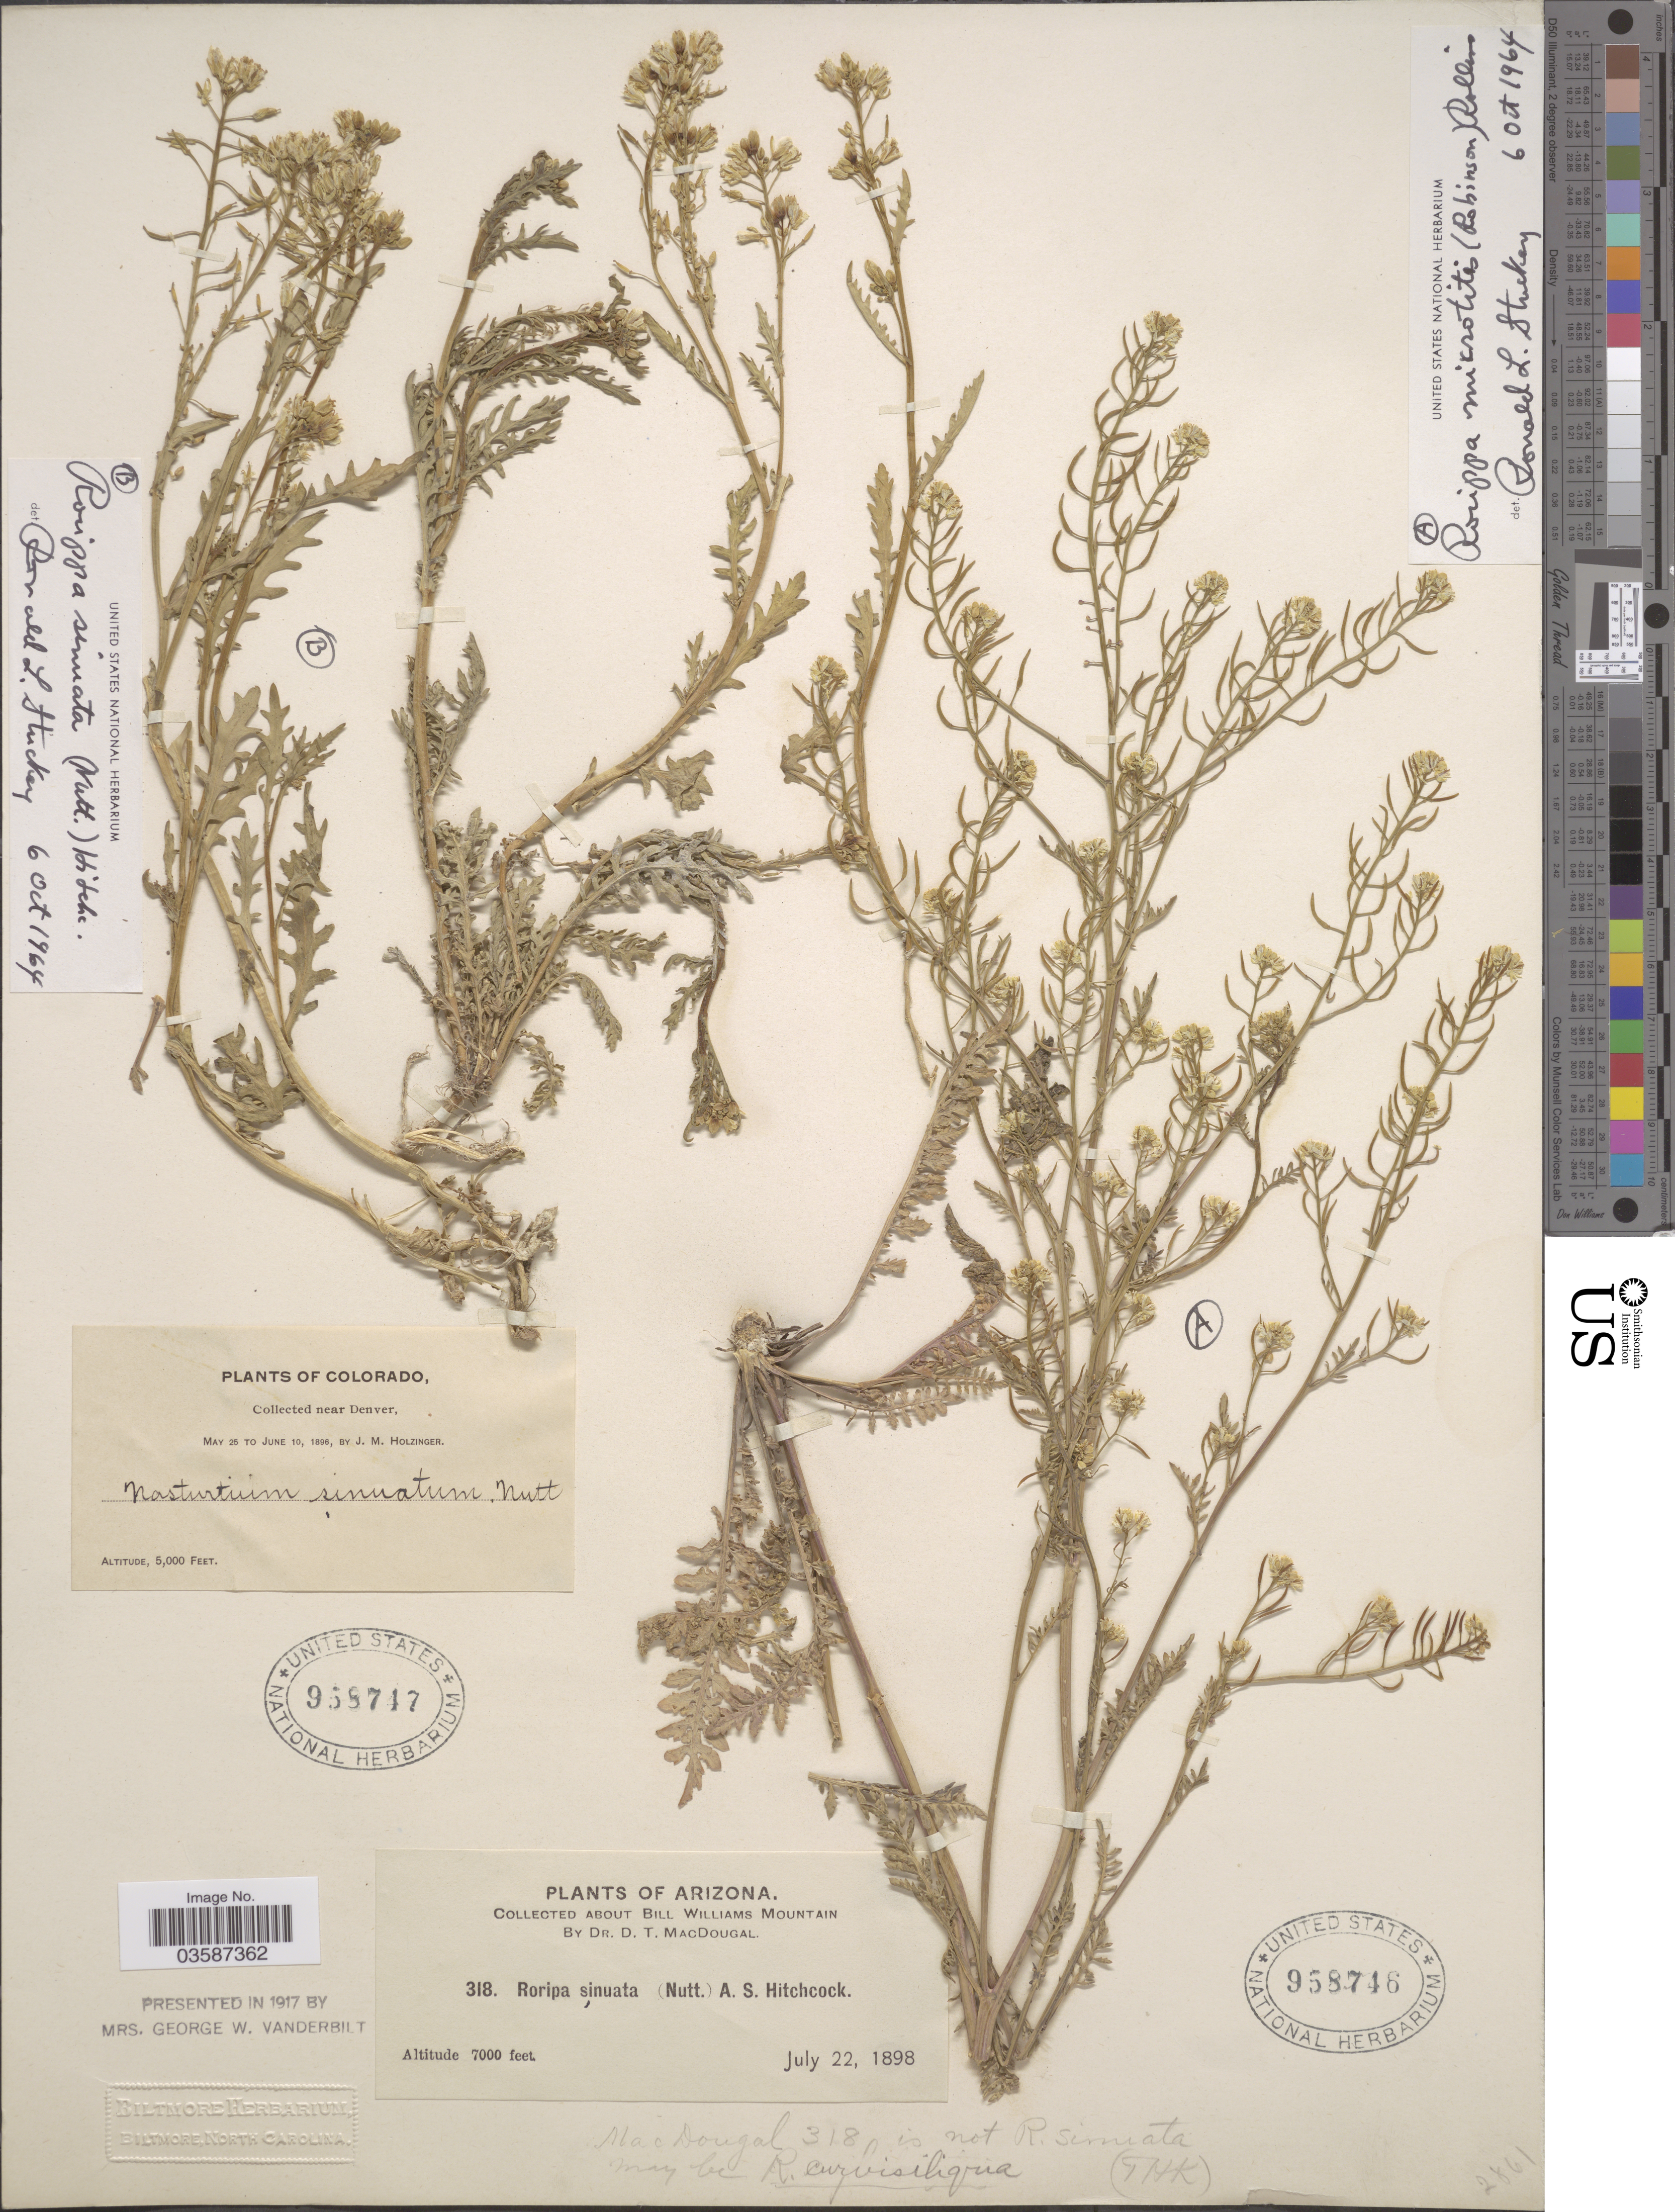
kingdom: Plantae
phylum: Tracheophyta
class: Magnoliopsida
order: Brassicales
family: Brassicaceae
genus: Rorippa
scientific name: Rorippa microtitis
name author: (B.L. Rob.) Rollins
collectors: J. M. Holzinger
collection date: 1896-05-25/1896-06-10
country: United States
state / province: Colorado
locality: Collected near Denver.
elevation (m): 1524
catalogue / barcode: US 958747